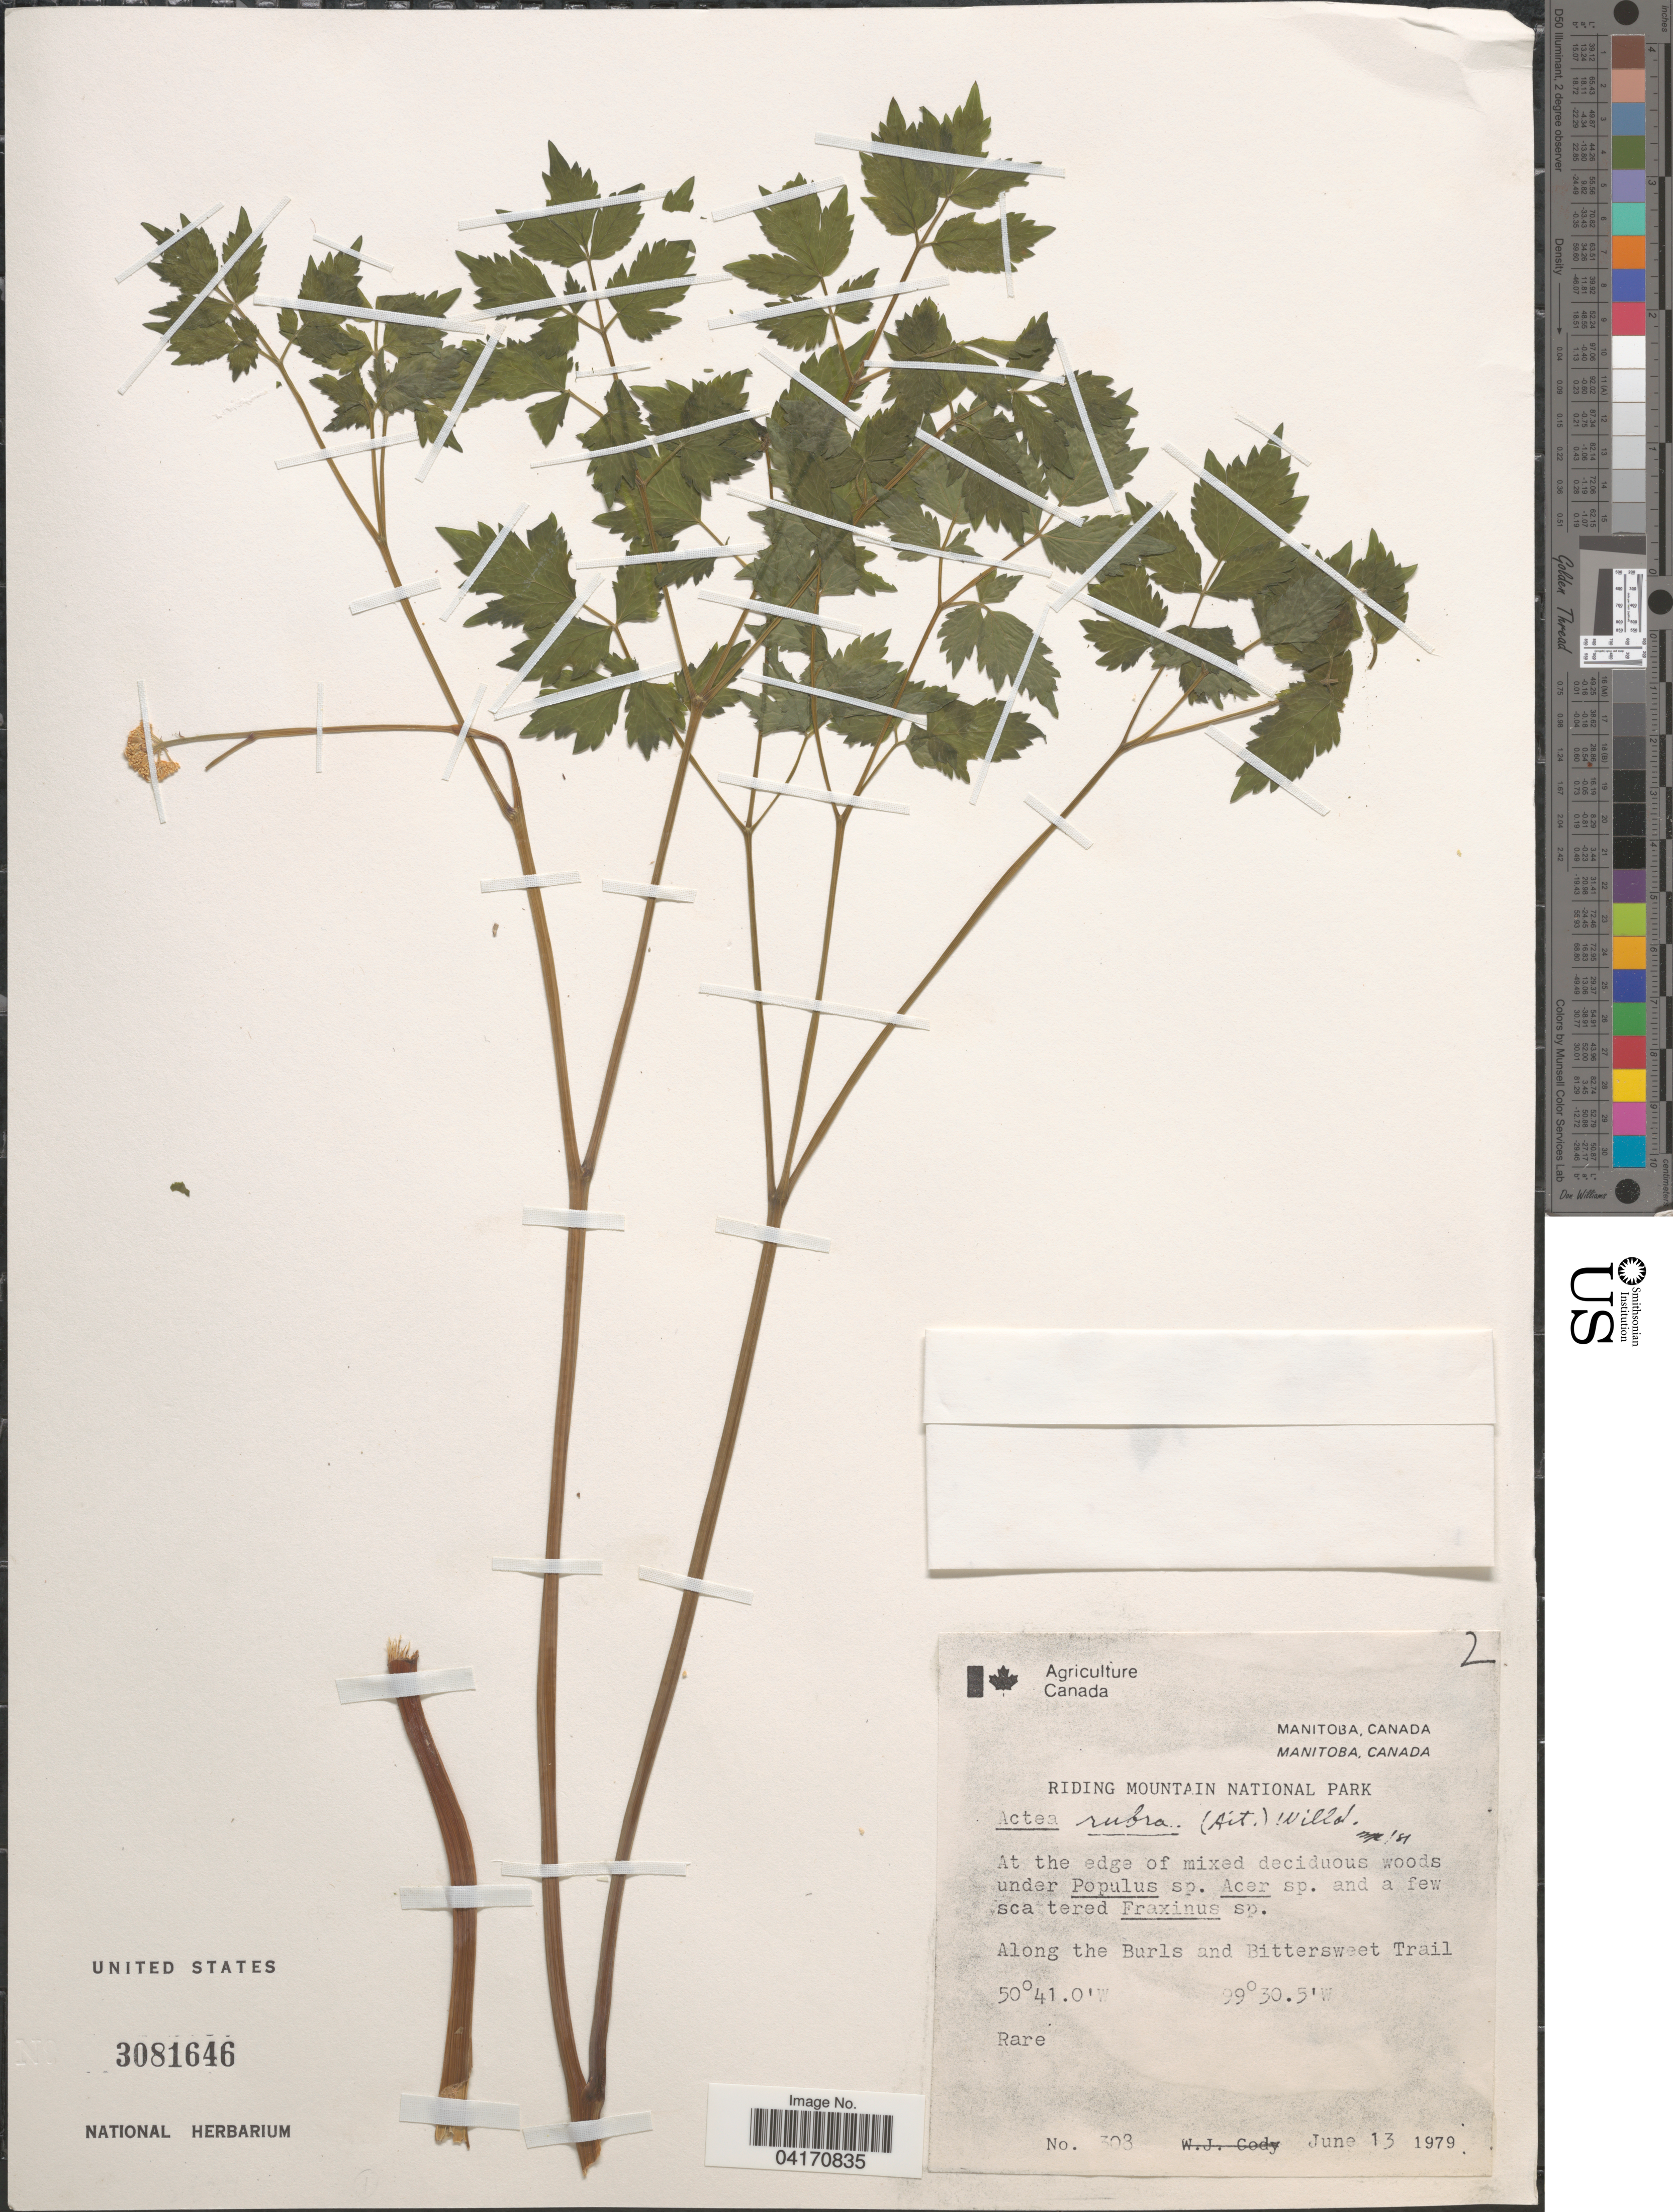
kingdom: Plantae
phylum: Tracheophyta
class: Magnoliopsida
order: Ranunculales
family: Ranunculaceae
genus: Actaea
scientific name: Actaea rubra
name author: (Aiton) Willd.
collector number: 303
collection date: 1979-06-13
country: Canada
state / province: Manitoba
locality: Riding Mountain National Park. Along the Burls and Bittersweet Trail.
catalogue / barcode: US 3081646